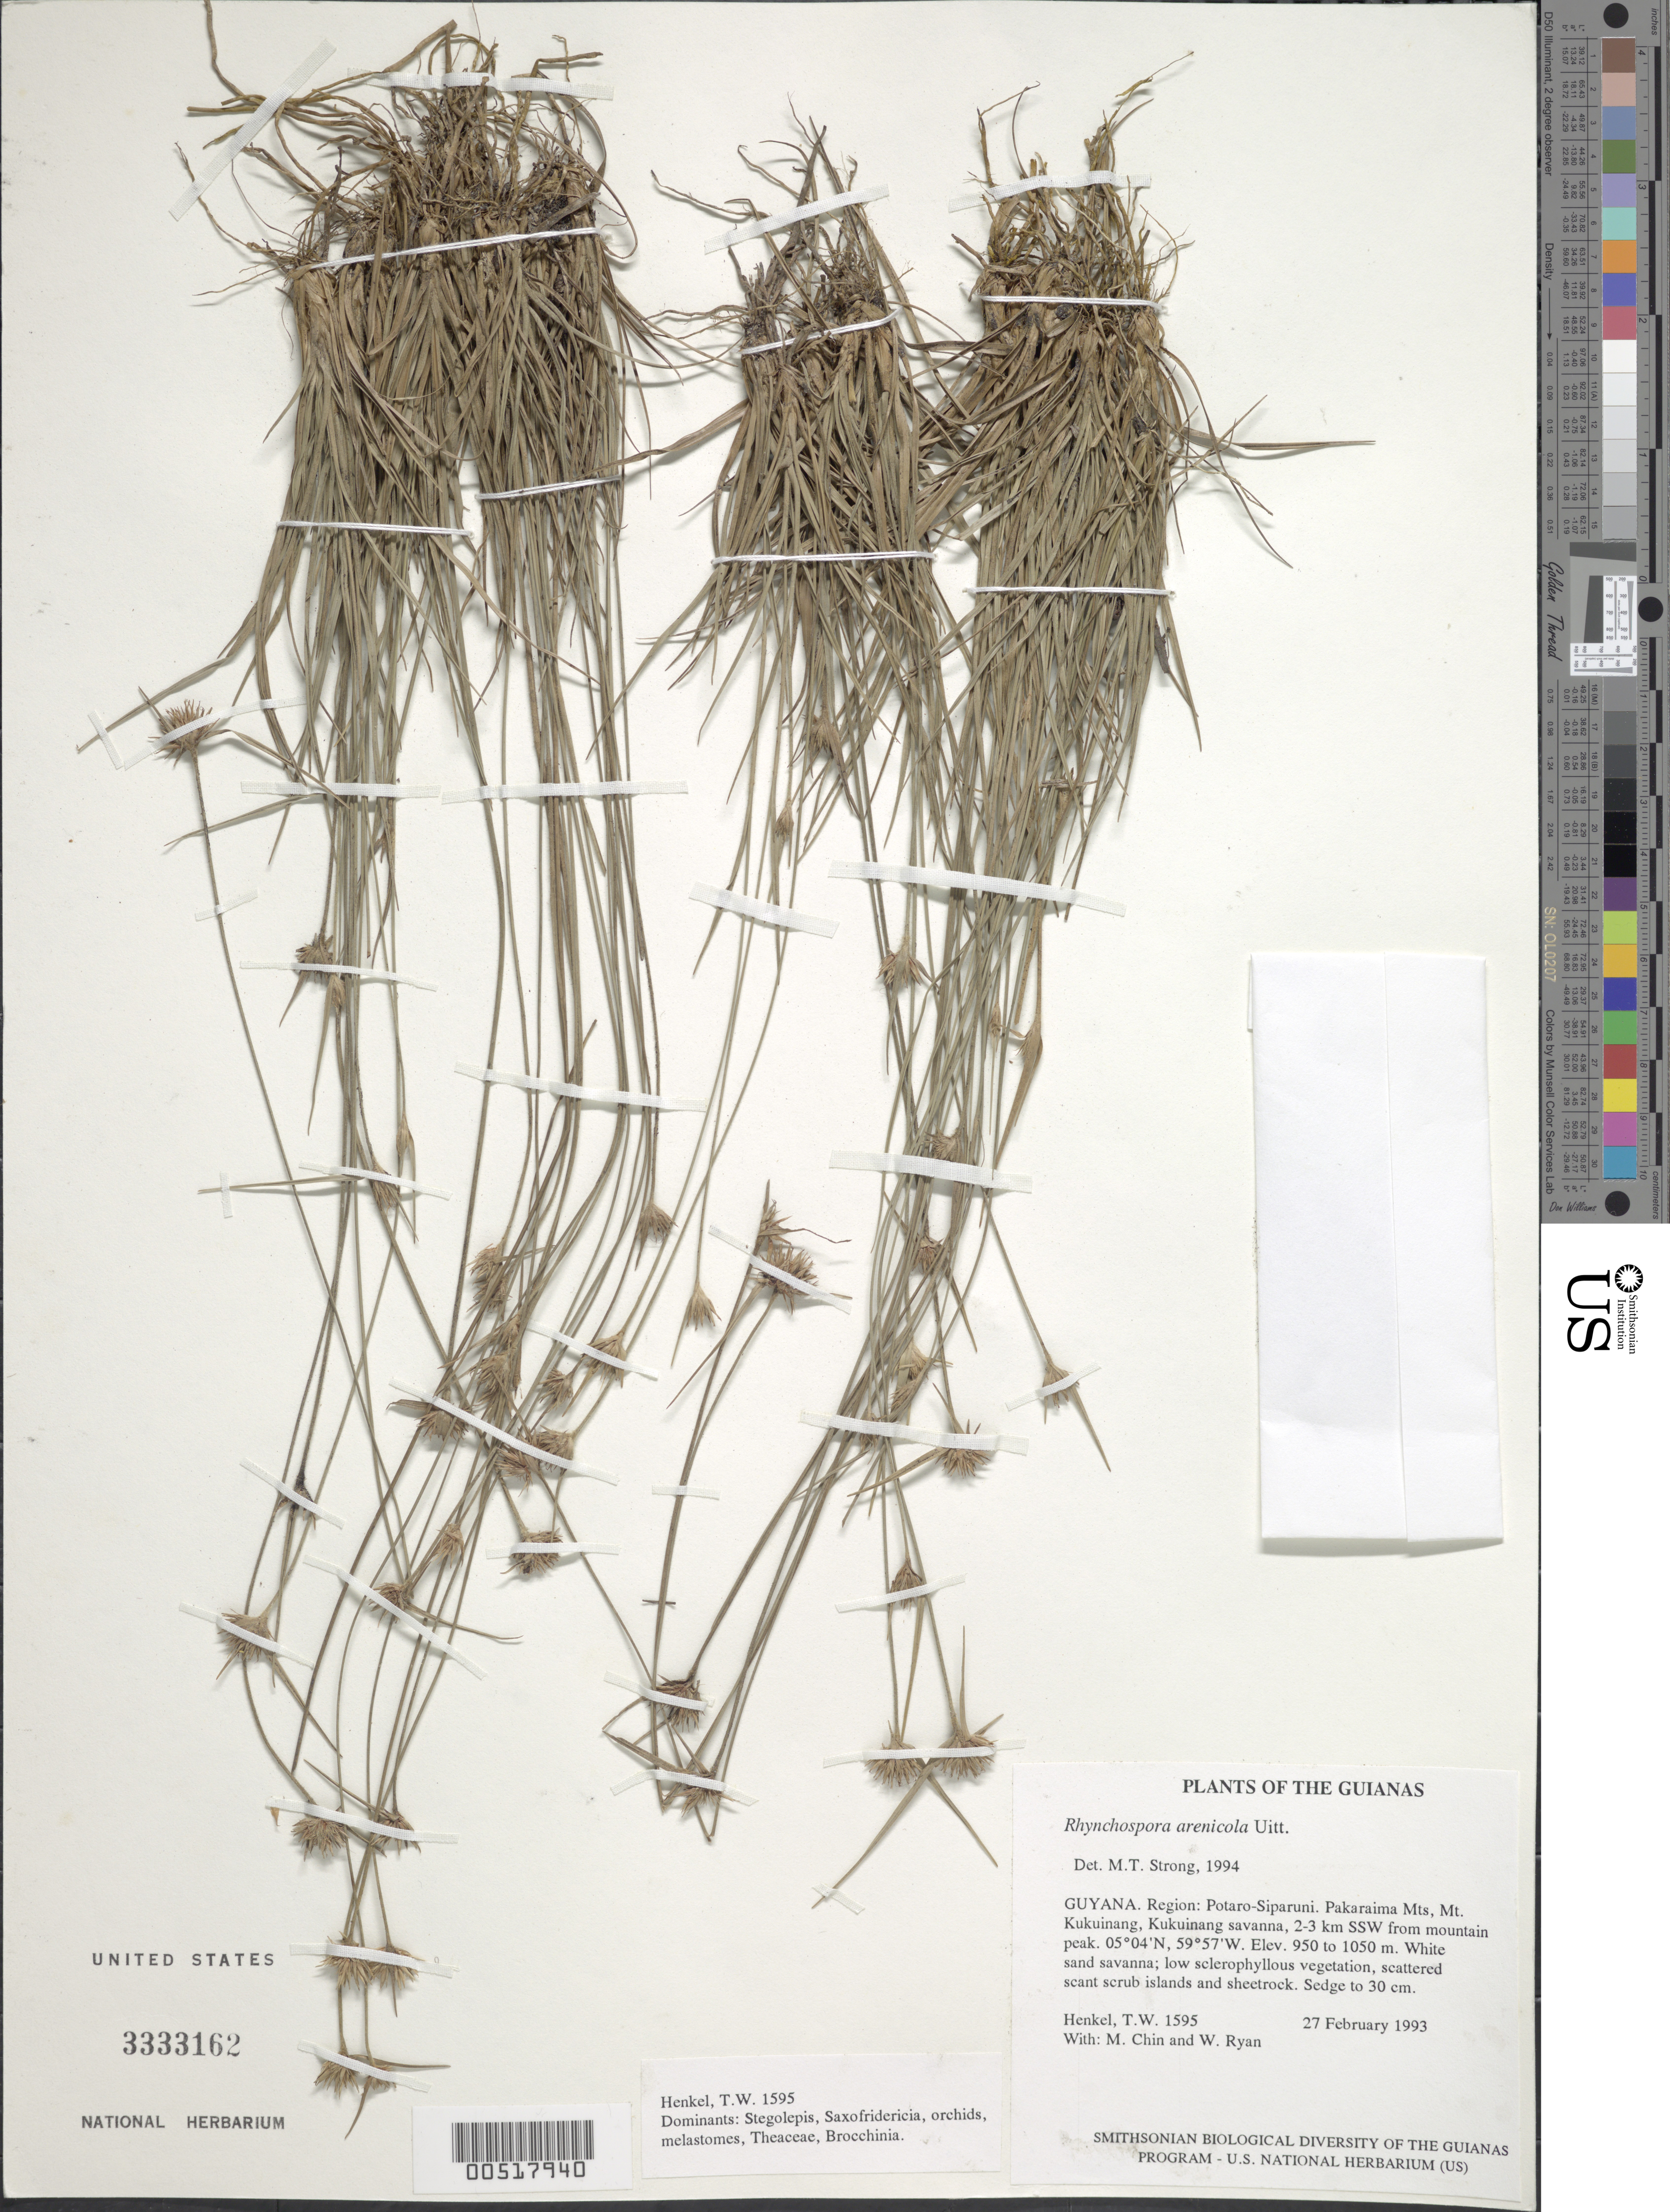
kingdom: Plantae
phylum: Tracheophyta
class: Liliopsida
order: Poales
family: Cyperaceae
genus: Rhynchospora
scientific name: Rhynchospora arenicola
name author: Uittien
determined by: Strong, M. T., (US), Smithsonian Institution - National Museum of Natural History (UNITED STATES)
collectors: T. Henkel, M. Chin & W. Ryan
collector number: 1595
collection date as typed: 27 February 1993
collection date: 1993-02-27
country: Guyana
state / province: Potaro-Siparuni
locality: Pakaraima Mts, Mt. Kukuinang, Kukuinang savanna, 2-3 km SSW from mountain peak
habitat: White sand savanna; low sclerophyllous vegetation, scattered scant scrub islands and sheetrock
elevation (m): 950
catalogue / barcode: US 3333162